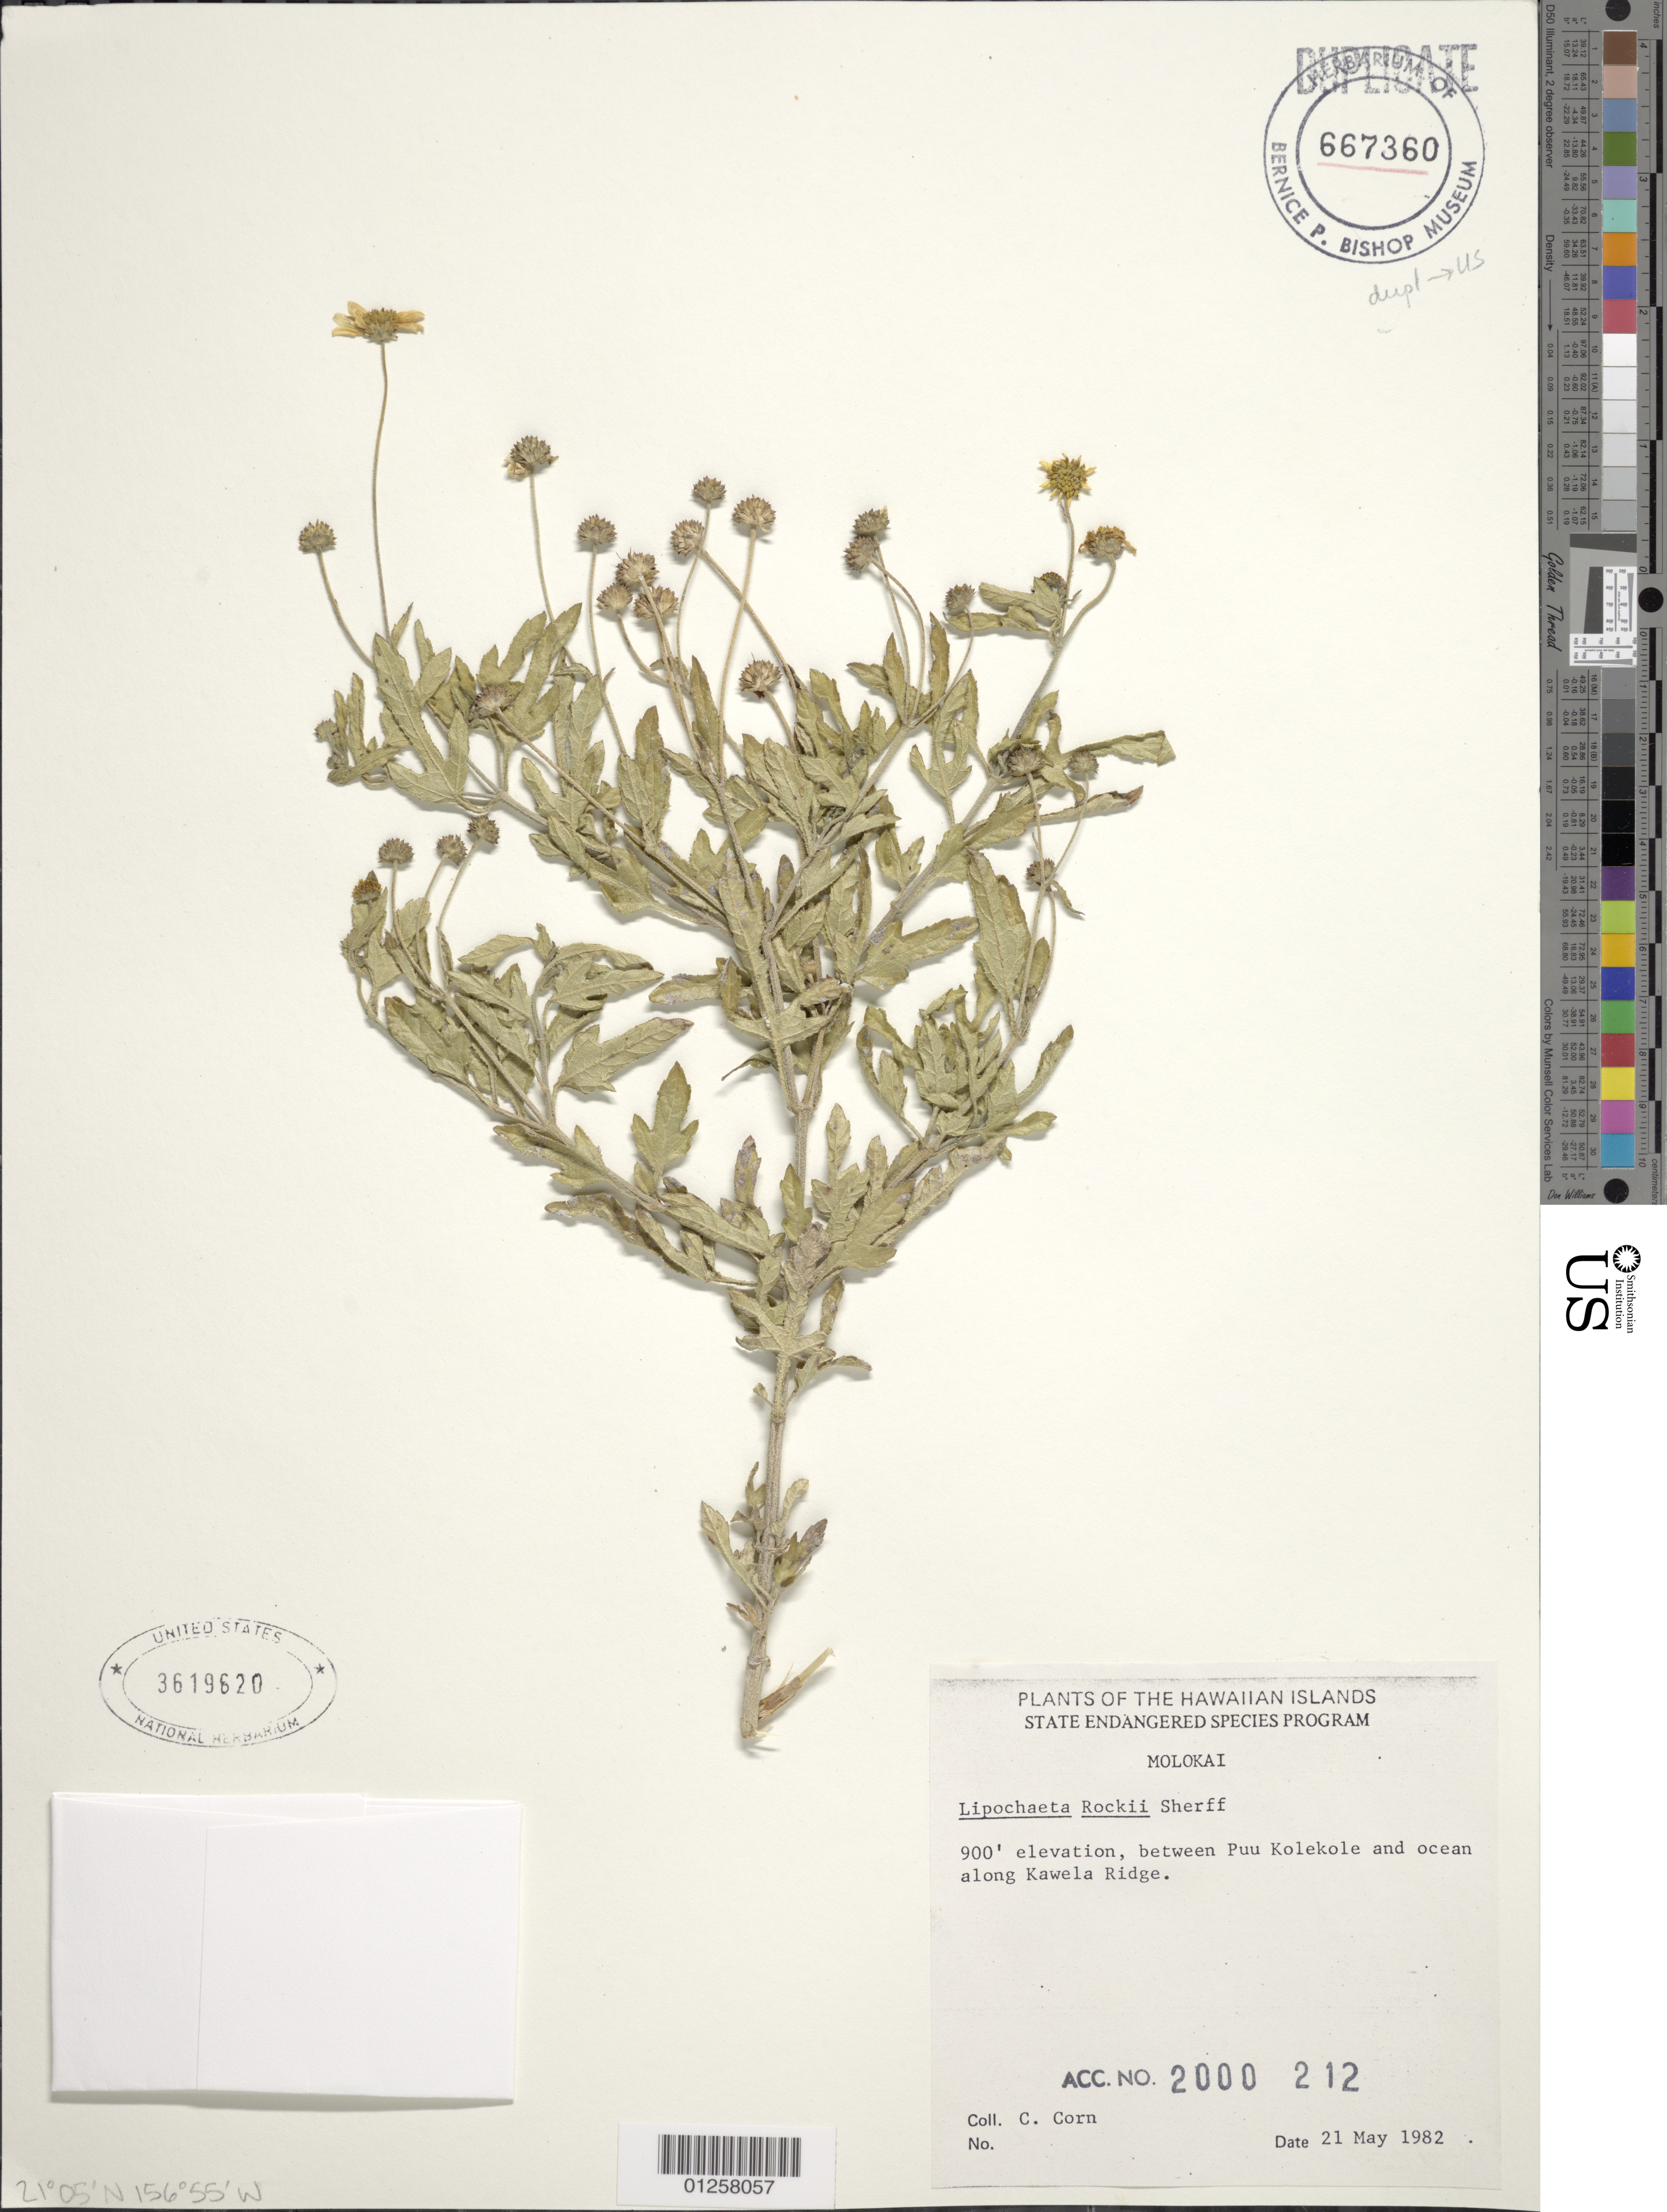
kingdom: Plantae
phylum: Tracheophyta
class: Magnoliopsida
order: Asterales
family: Asteraceae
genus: Lipochaeta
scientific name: Lipochaeta rockii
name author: Sherff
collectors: C. Corn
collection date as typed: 21 May 1982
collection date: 1982-05-21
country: United States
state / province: Hawaii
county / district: Maui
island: Moloka'i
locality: Between Puu Kolekole and ocean along Kawela Ridge.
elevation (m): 274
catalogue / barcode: US 3619620